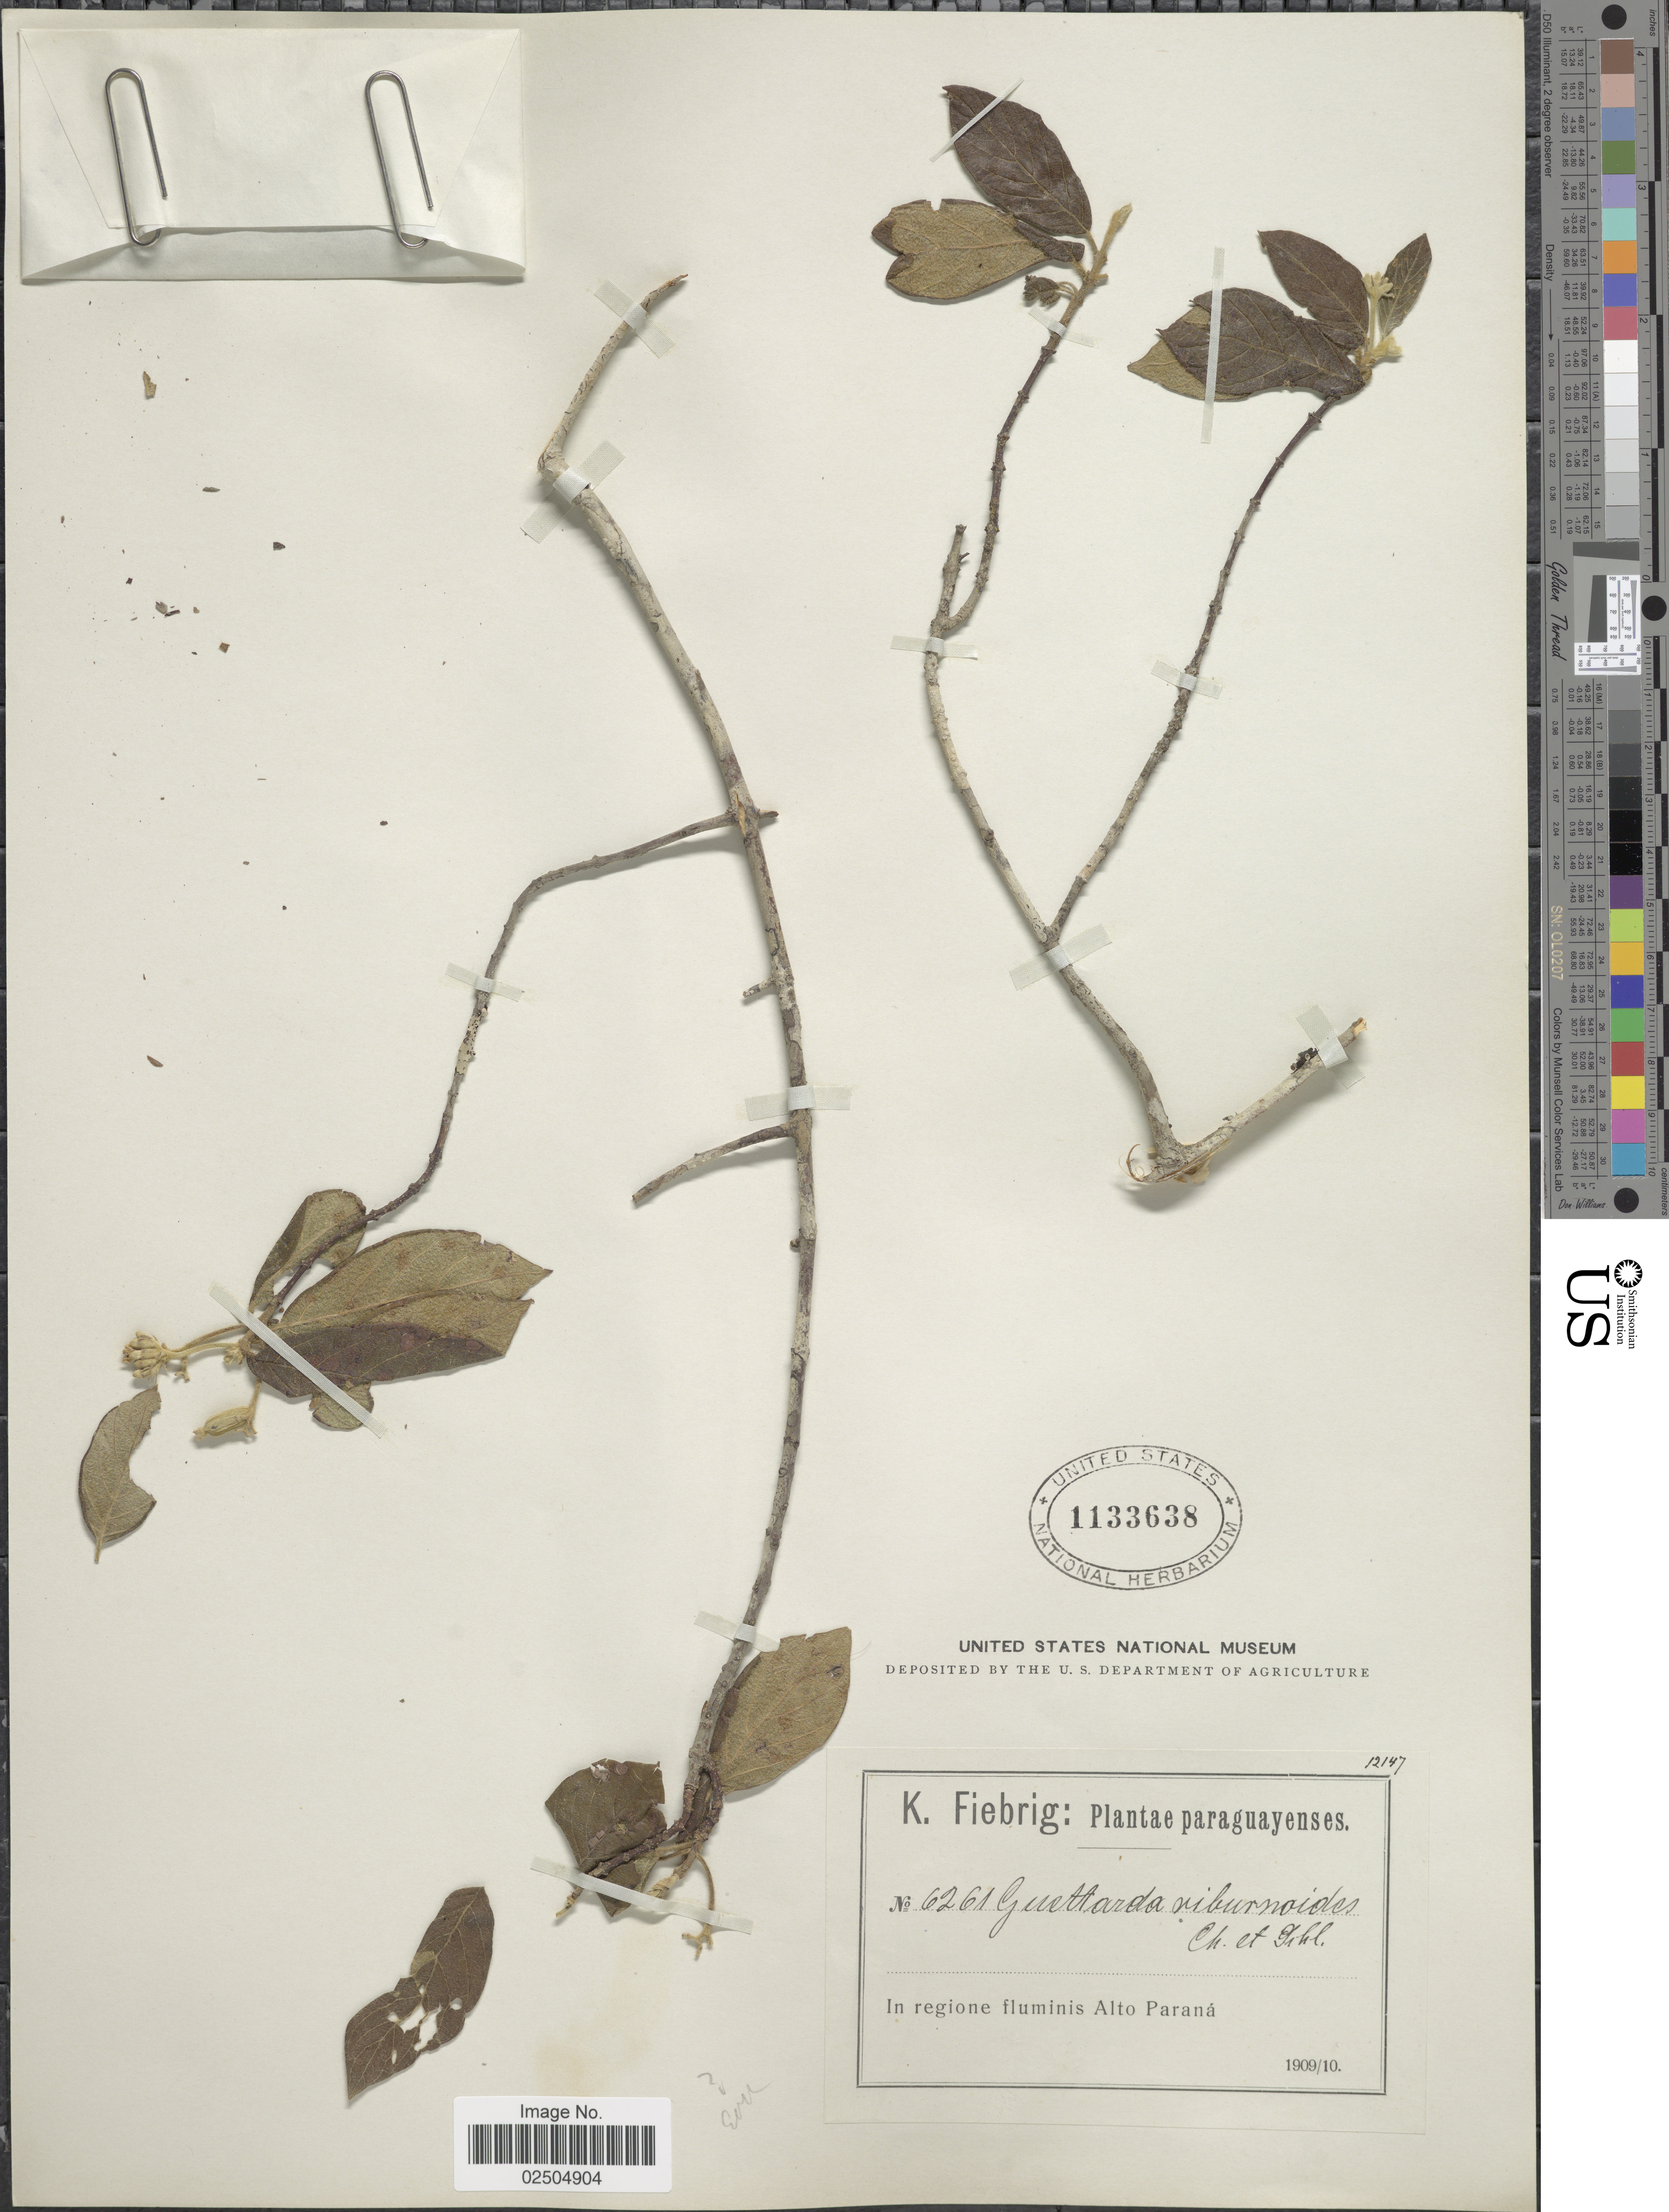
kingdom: Plantae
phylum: Tracheophyta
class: Magnoliopsida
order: Gentianales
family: Rubiaceae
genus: Guettarda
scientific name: Guettarda sp.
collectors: K. Fiebrig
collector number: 6261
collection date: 1909/1910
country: Paraguay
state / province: Alto Parana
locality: In regione fluminis Alto Parana, Paraguayenses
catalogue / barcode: US 1133638